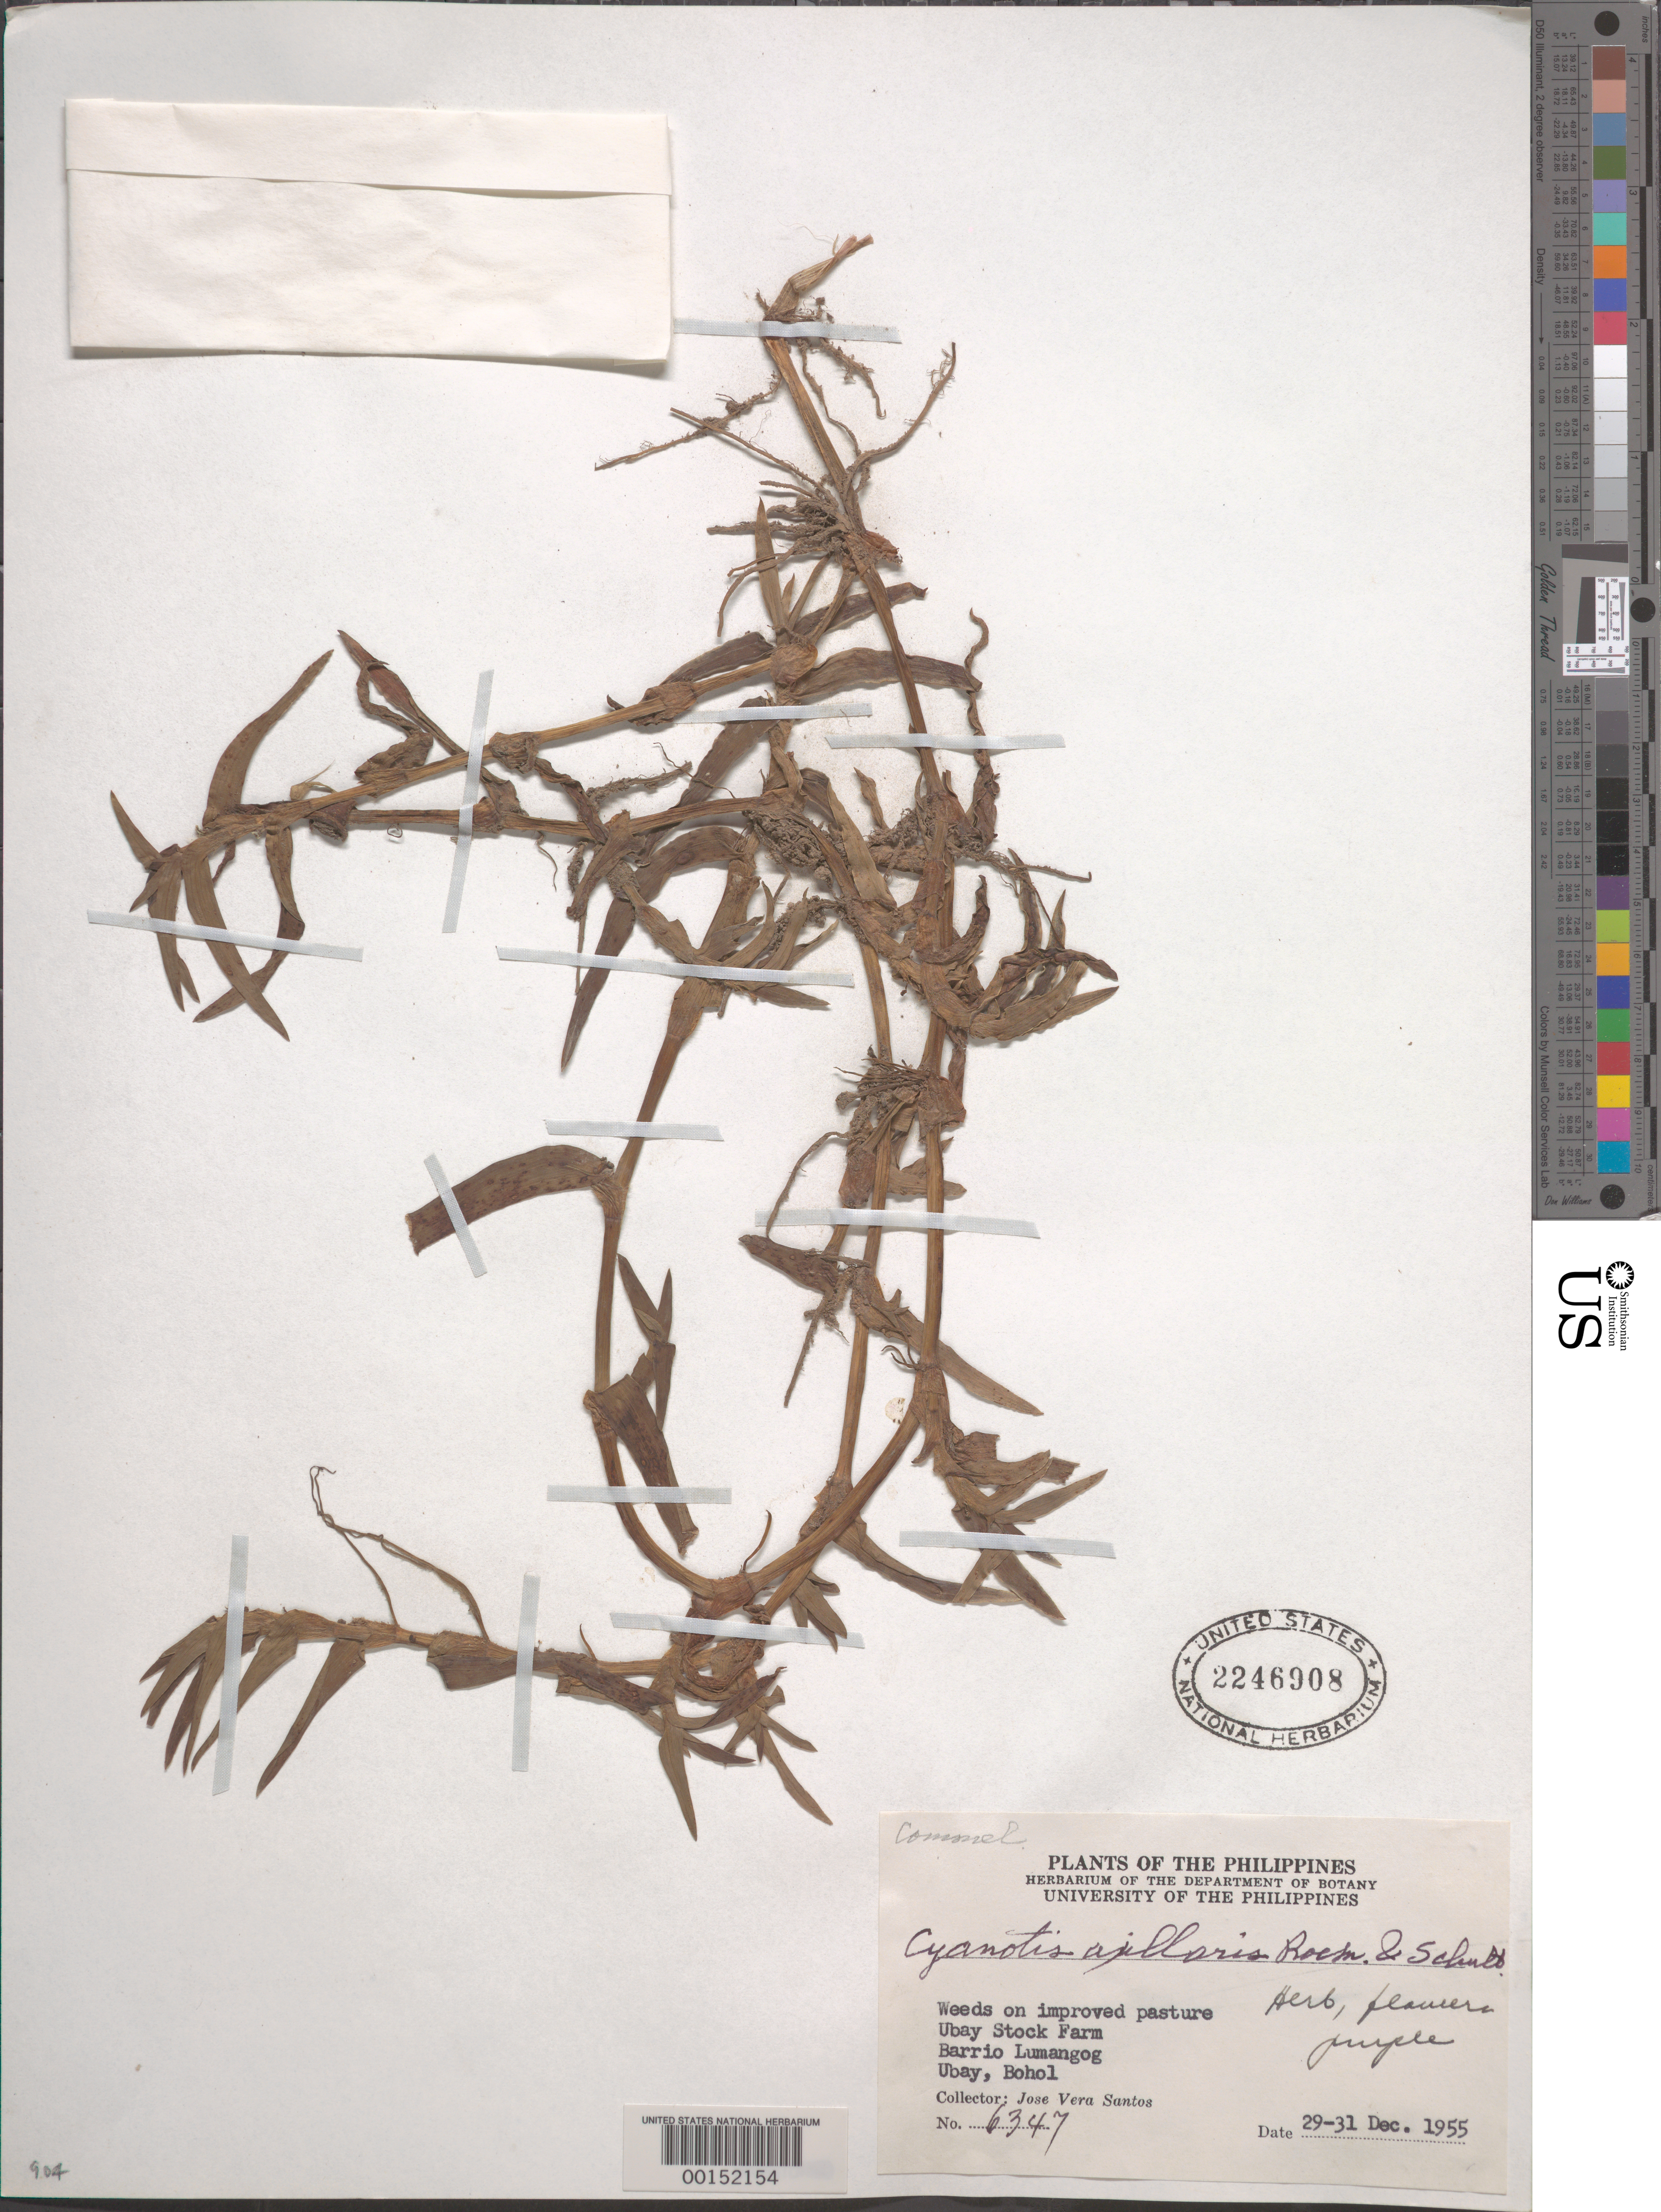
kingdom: Plantae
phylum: Tracheophyta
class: Liliopsida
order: Commelinales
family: Commelinaceae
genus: Cyanotis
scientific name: Cyanotis axillaris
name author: (L.) D. Don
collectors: J. V. Santos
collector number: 6347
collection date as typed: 29 Dec 1955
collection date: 1955-12-29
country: Philippines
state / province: Central Visayas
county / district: Bohol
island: Bohol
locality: Barrio lumangog, ubay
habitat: Pasture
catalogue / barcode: US 2246908